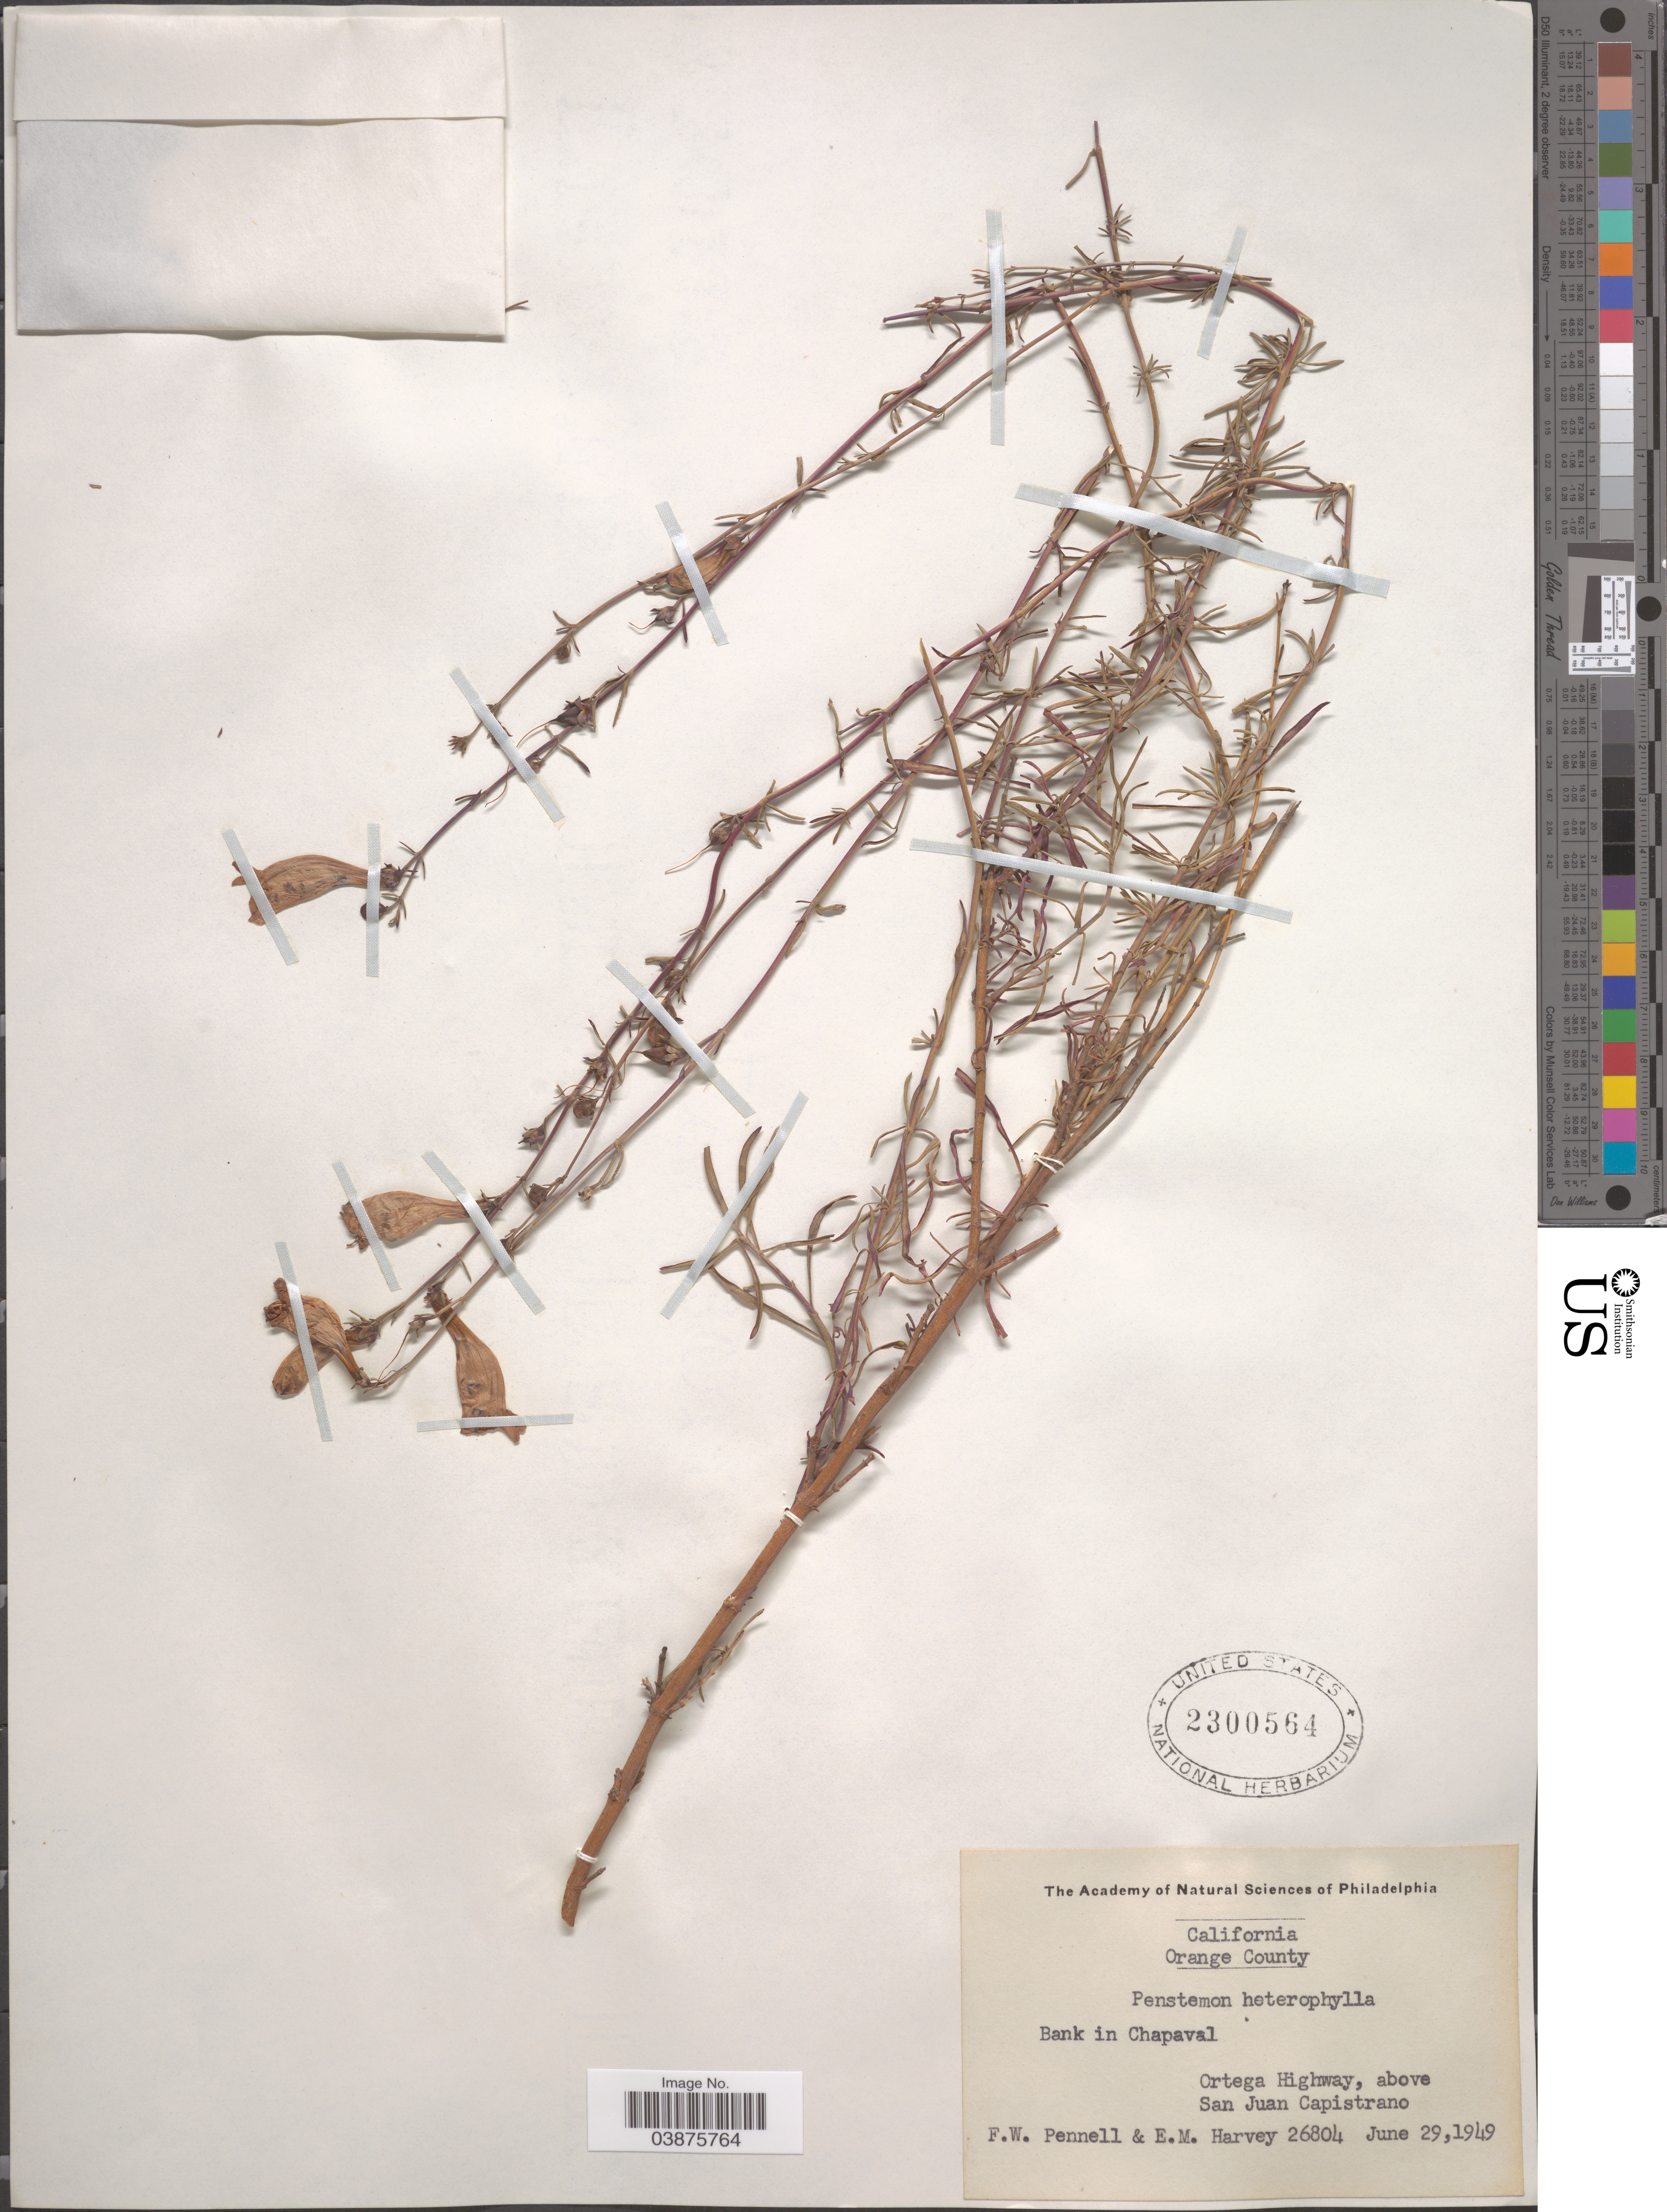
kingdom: Plantae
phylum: Tracheophyta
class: Magnoliopsida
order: Lamiales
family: Plantaginaceae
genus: Penstemon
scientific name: Penstemon heterophyllus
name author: Lindl.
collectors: F. W. Pennell & E. Harvey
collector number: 26804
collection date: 1949-06-29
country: United States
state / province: California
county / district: Orange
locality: Orange County. Bank in Chapaval. Ortega Highway, above San Juan Capistrano.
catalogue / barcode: US 2300564